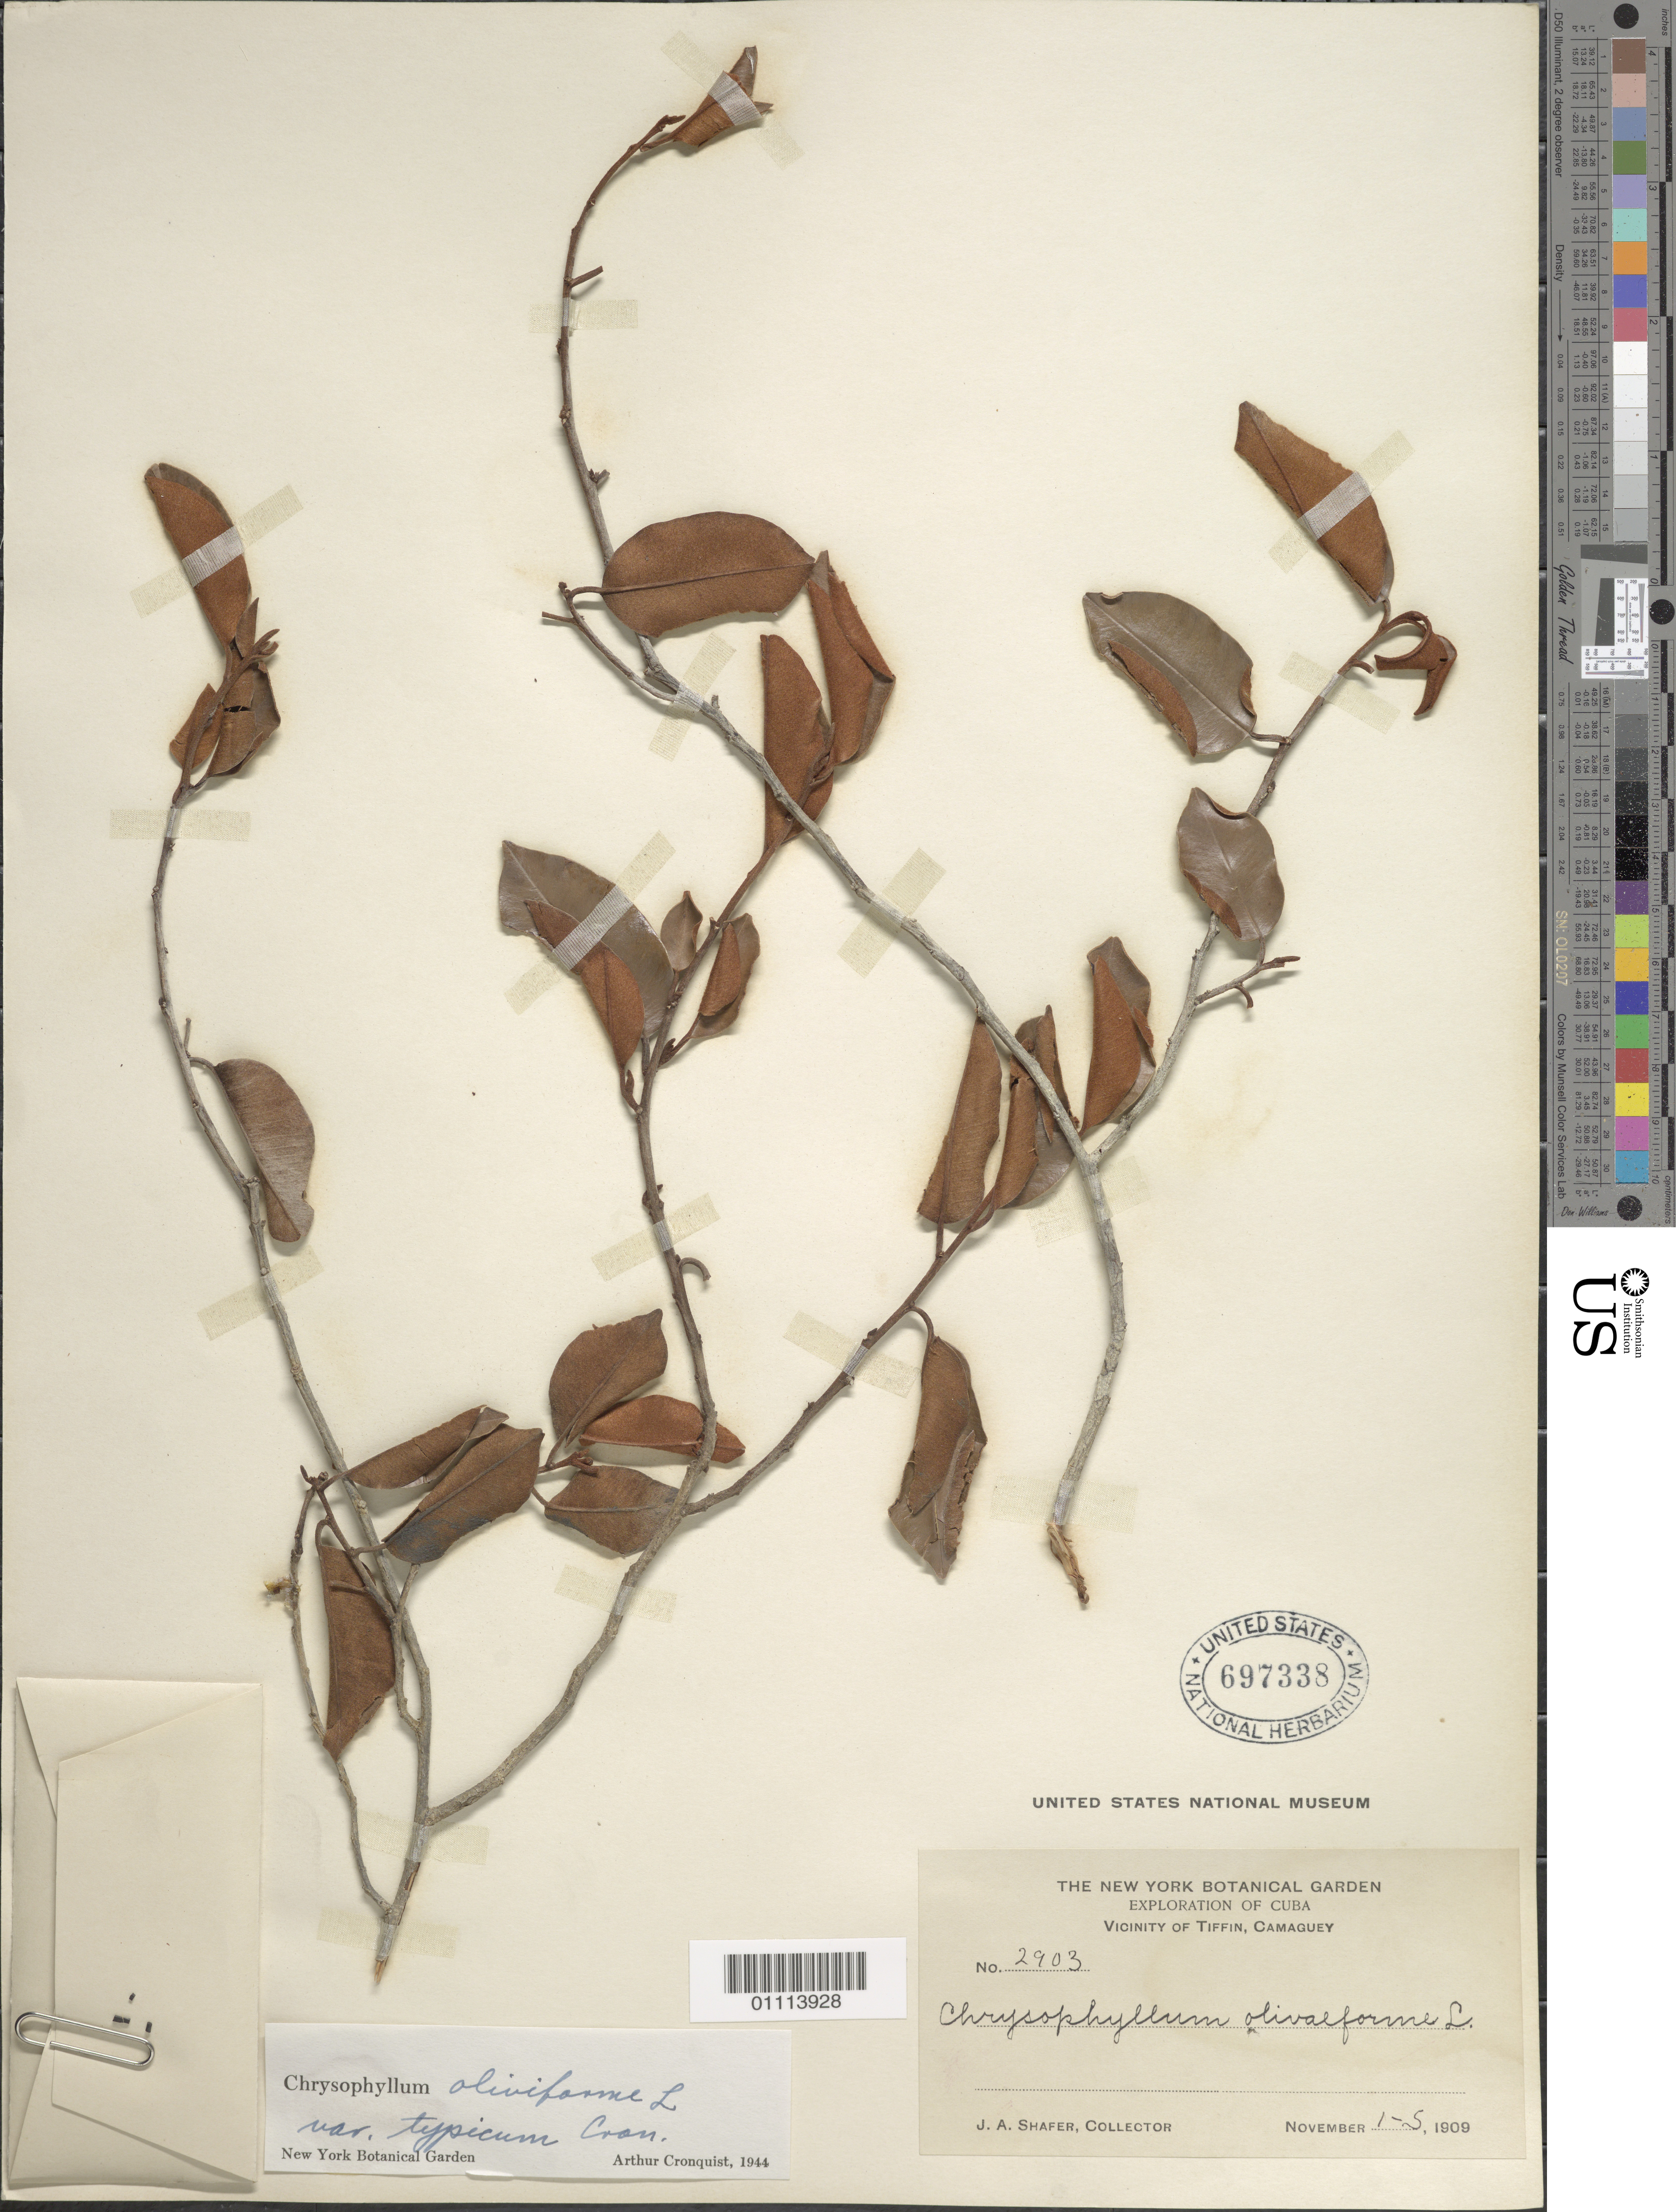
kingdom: Plantae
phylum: Tracheophyta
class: Magnoliopsida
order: Ericales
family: Sapotaceae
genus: Chrysophyllum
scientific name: Chrysophyllum oliviforme var. typicum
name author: Cronq.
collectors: J. A. Shafer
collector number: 2903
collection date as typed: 01 Nov 1909 to 05 Nov 1909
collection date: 1909-11-01/1909-11-05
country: Cuba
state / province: Camagüey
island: Cuba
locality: Camagüey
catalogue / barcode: US 697338